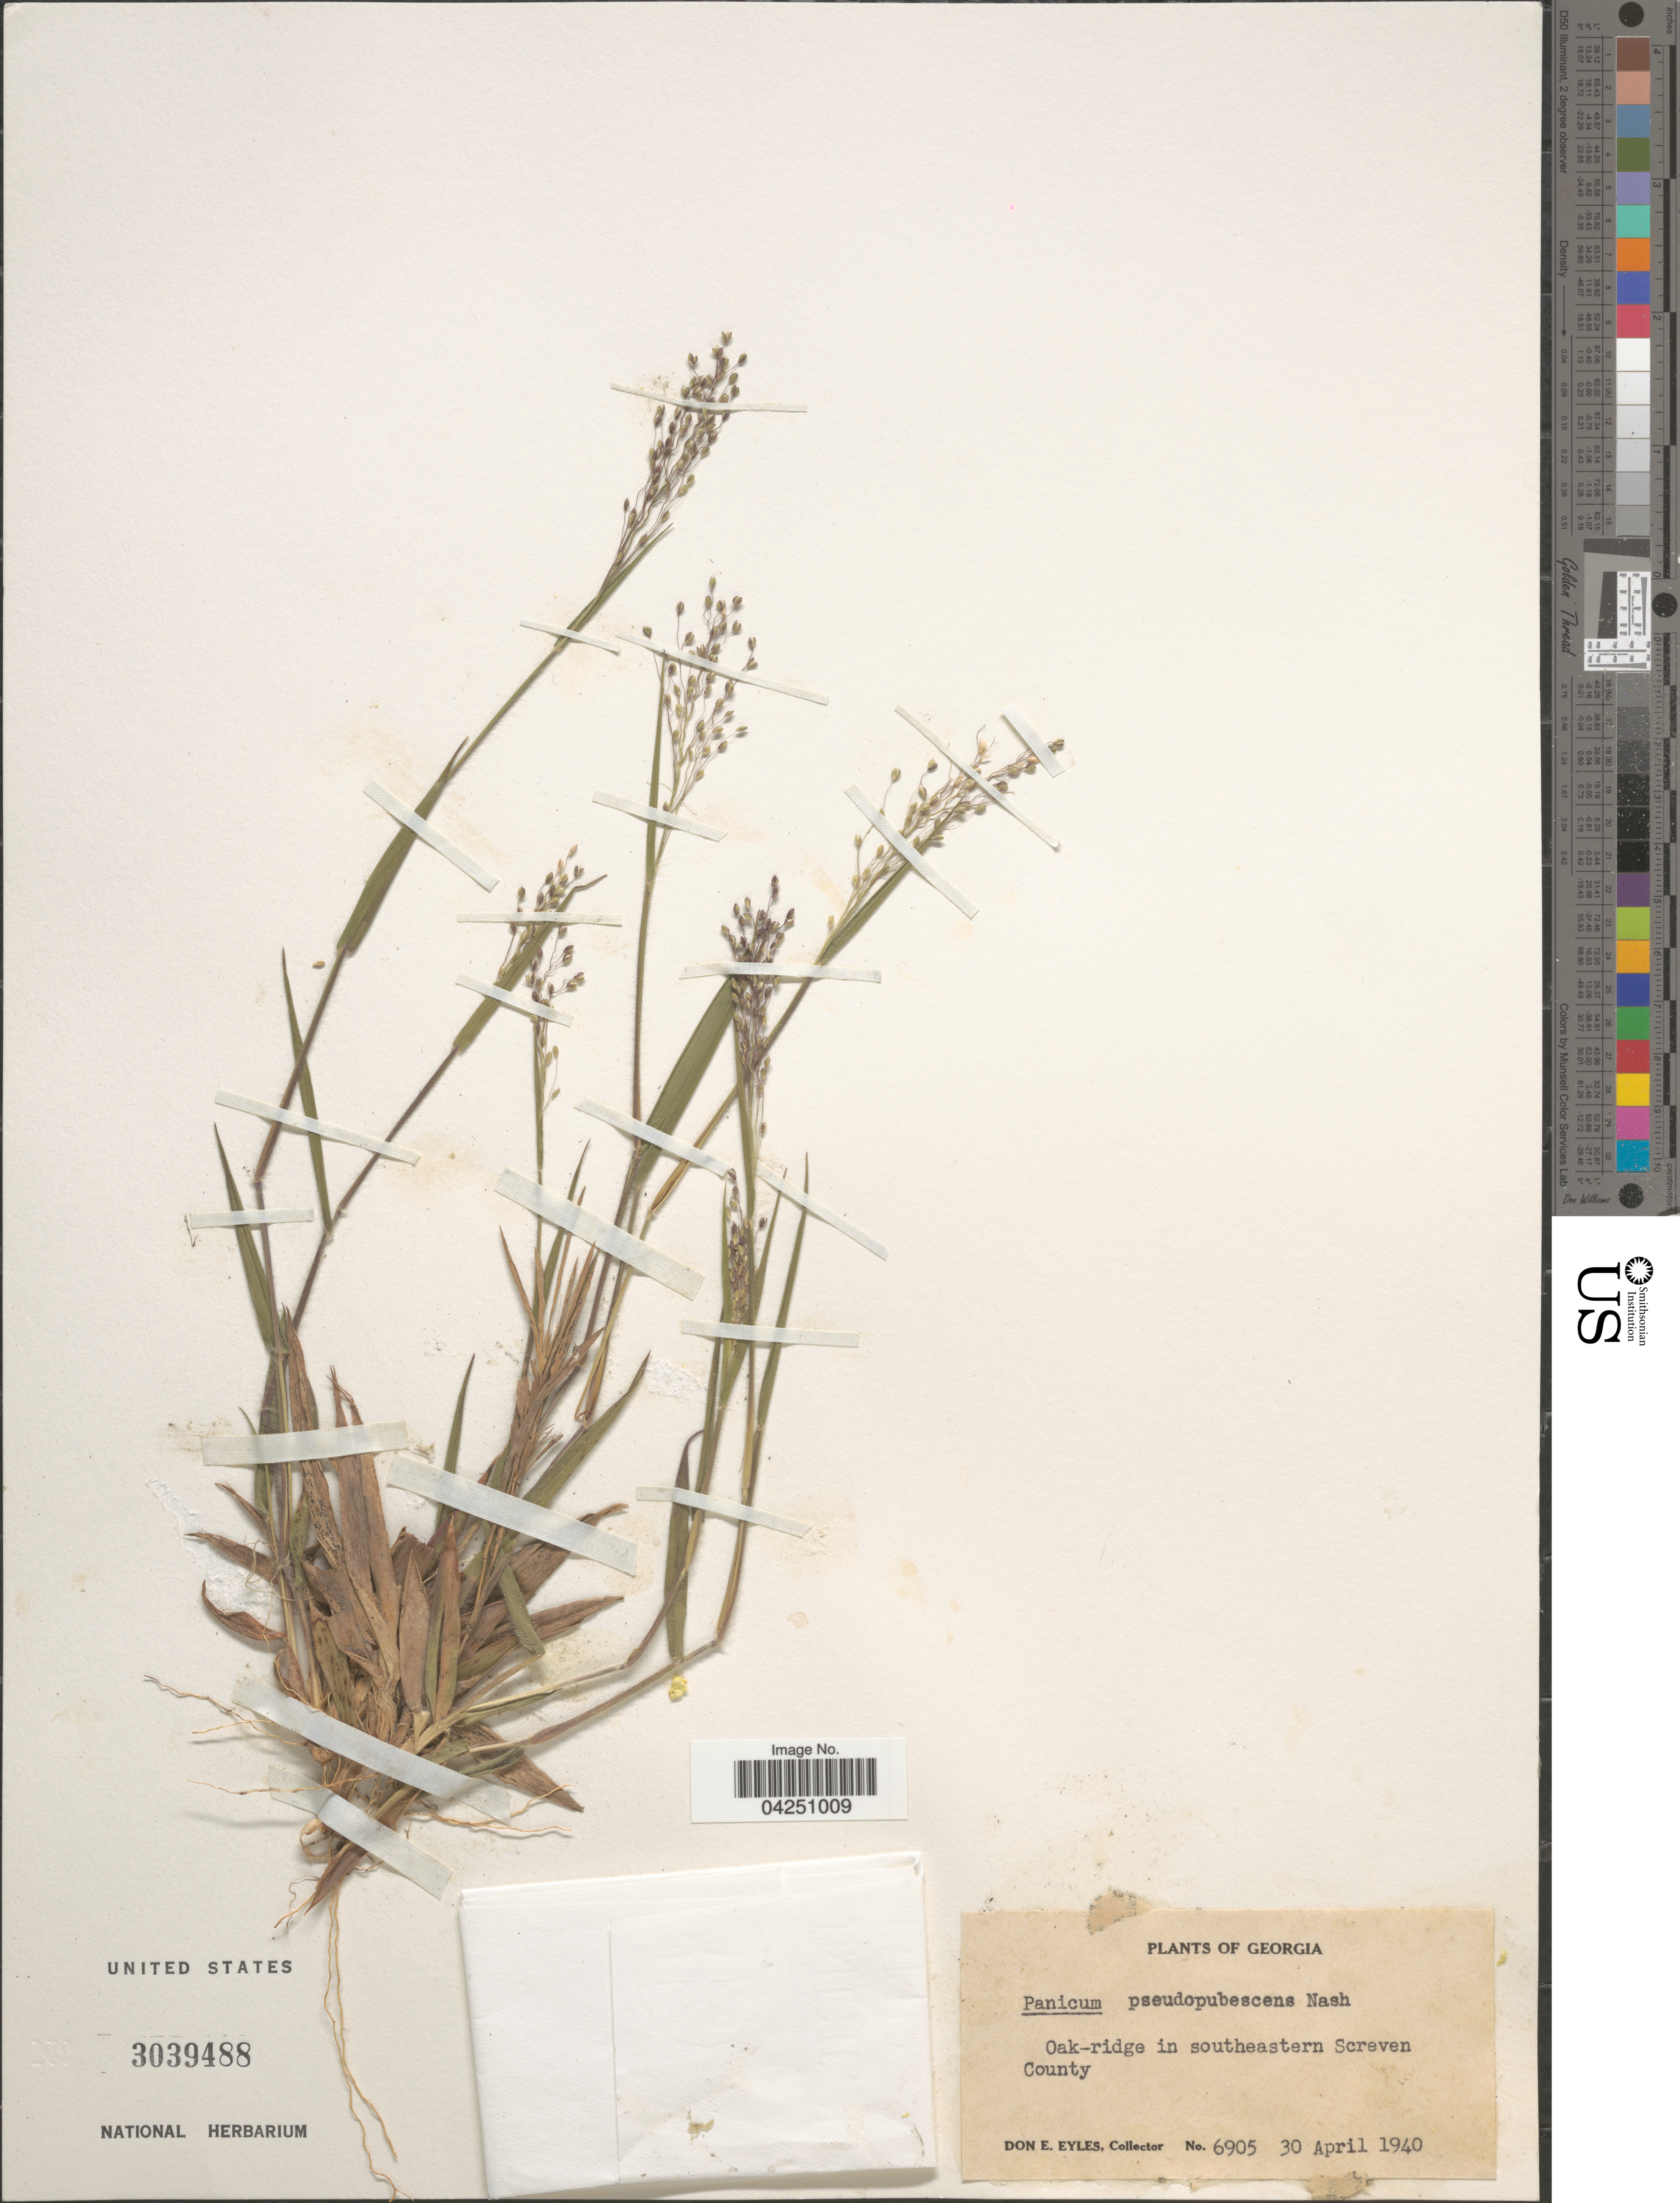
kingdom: Plantae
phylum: Tracheophyta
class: Liliopsida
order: Poales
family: Poaceae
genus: Dichanthelium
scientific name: Dichanthelium acuminatum var. acuminatum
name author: (Sw.) Gould & C.A. Clark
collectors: D. Eyles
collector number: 6905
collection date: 1940-04-30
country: United States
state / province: Georgia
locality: Oak-ridge in southeastern Screven County.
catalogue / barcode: US 3039488